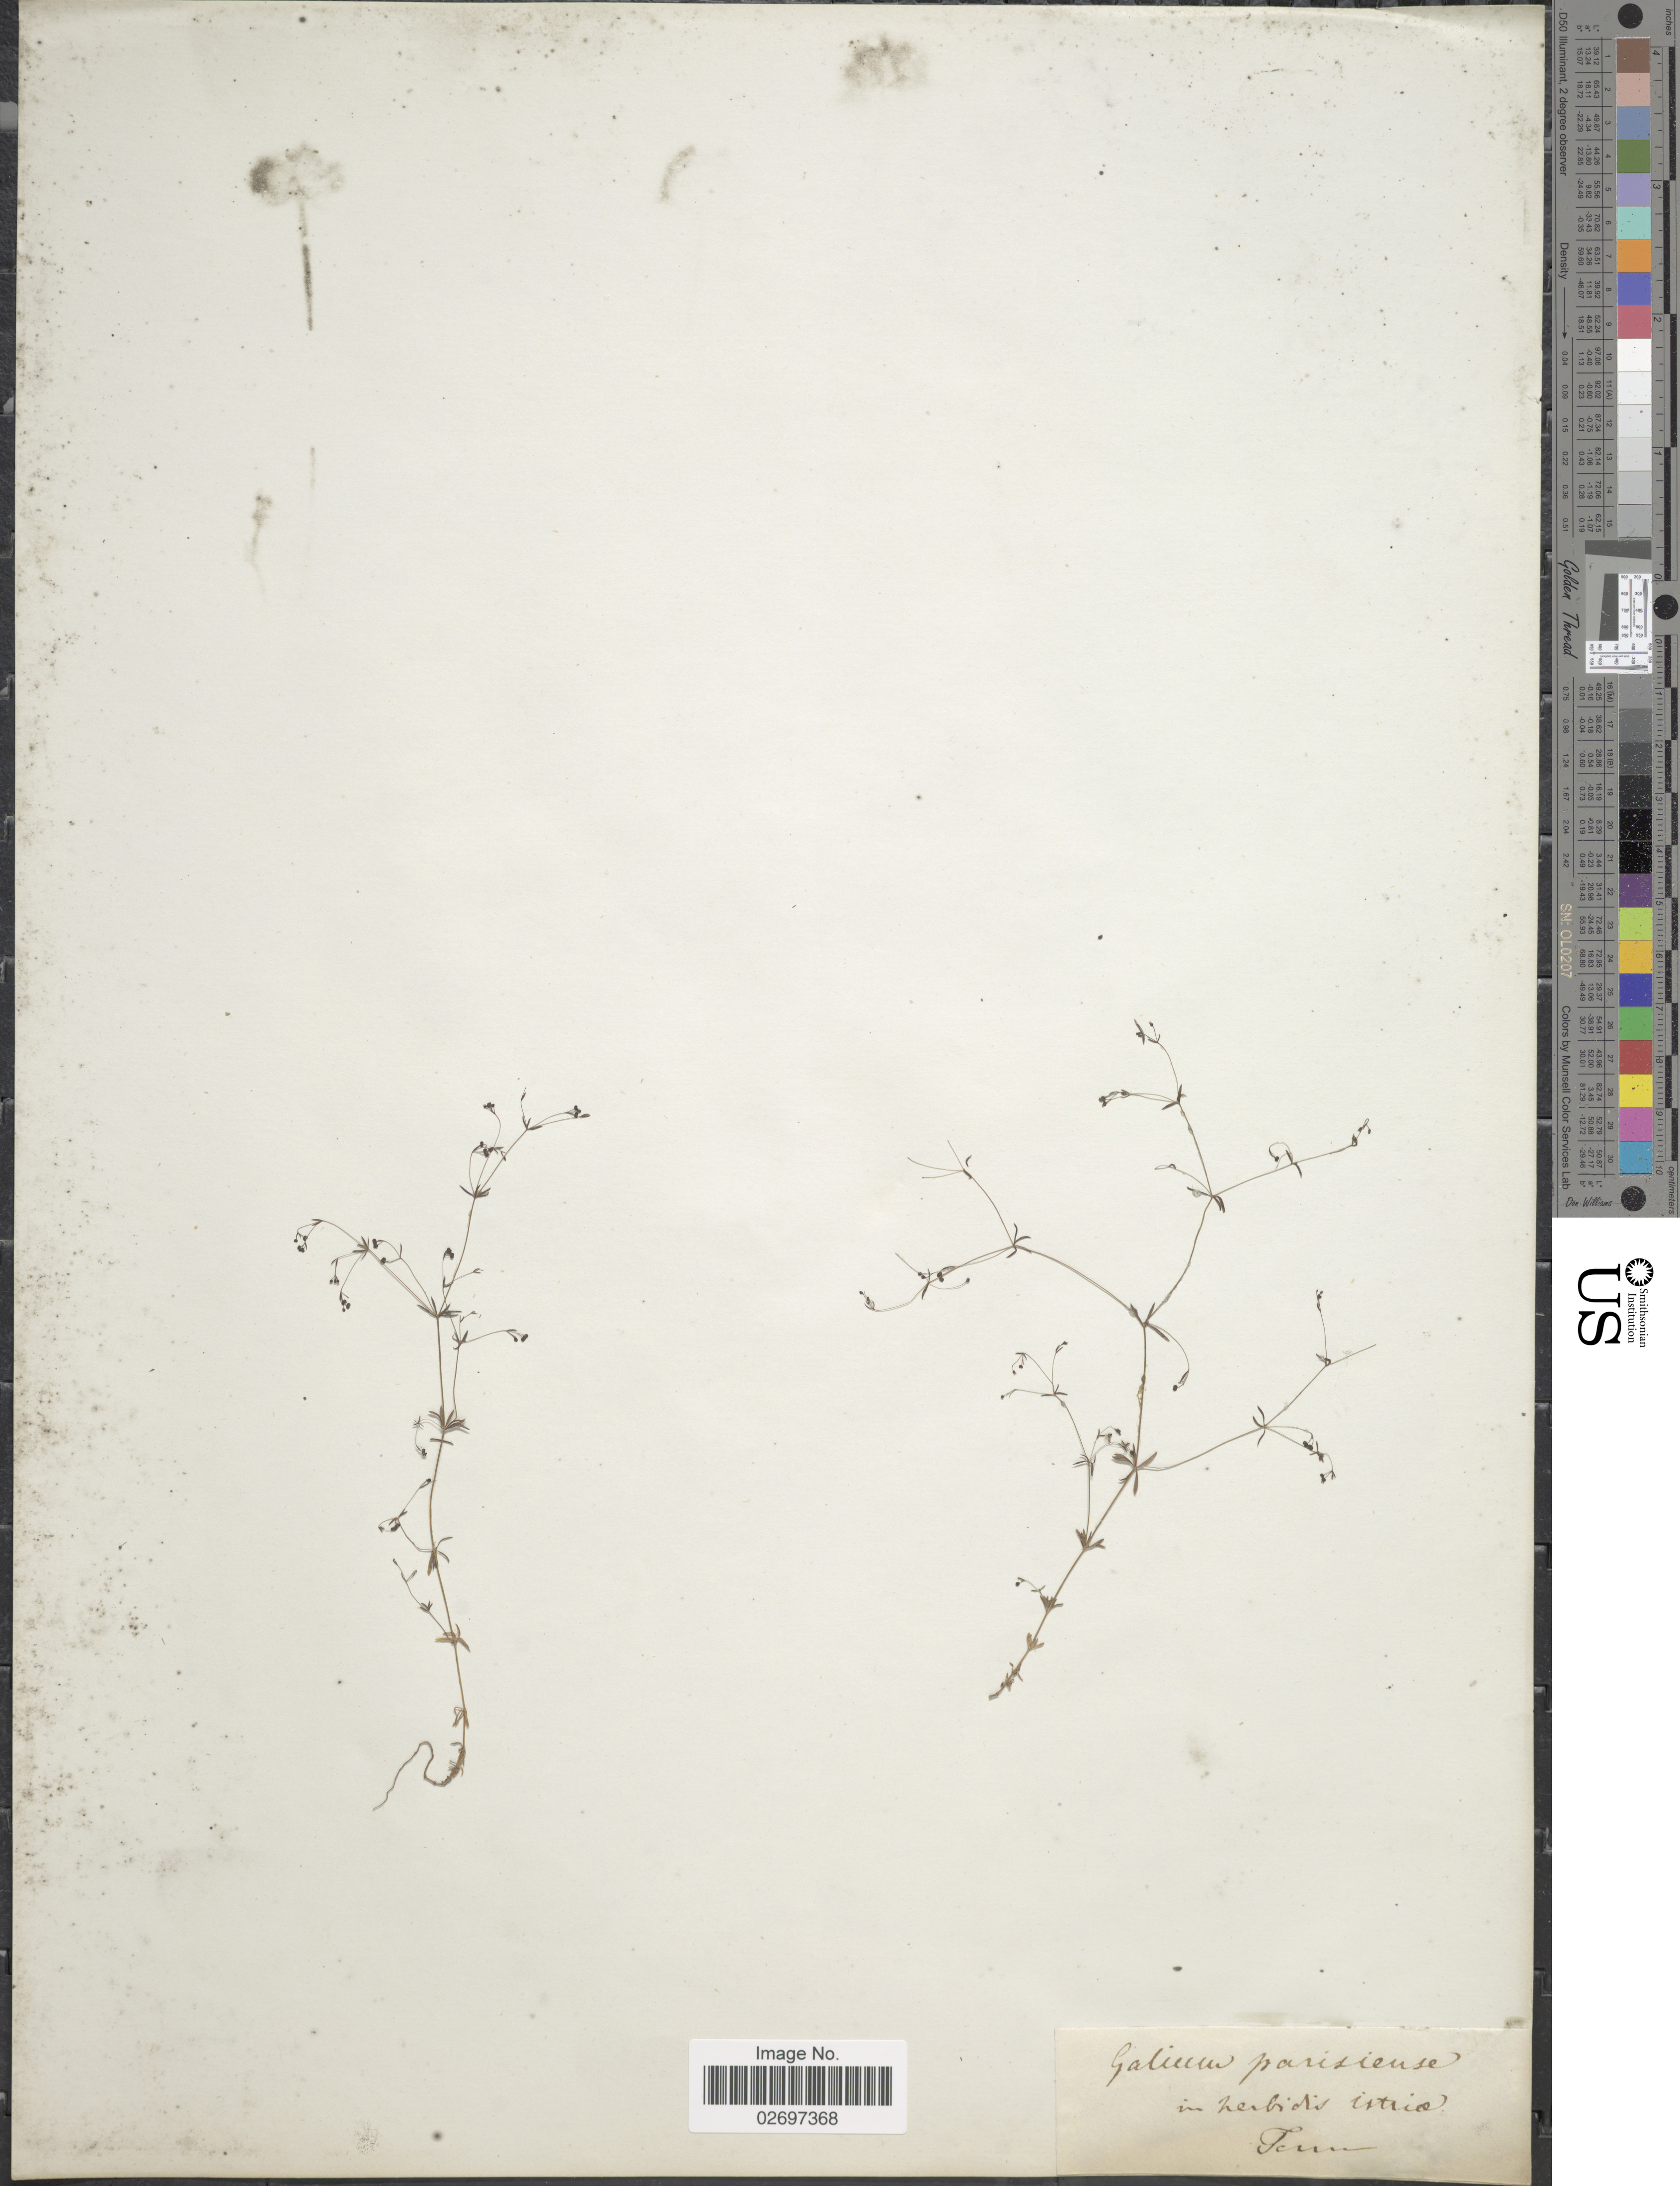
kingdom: Plantae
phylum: Tracheophyta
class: Magnoliopsida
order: Gentianales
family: Rubiaceae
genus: Galium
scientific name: Galium parisiense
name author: L.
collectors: -- Ten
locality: In herbidis istria